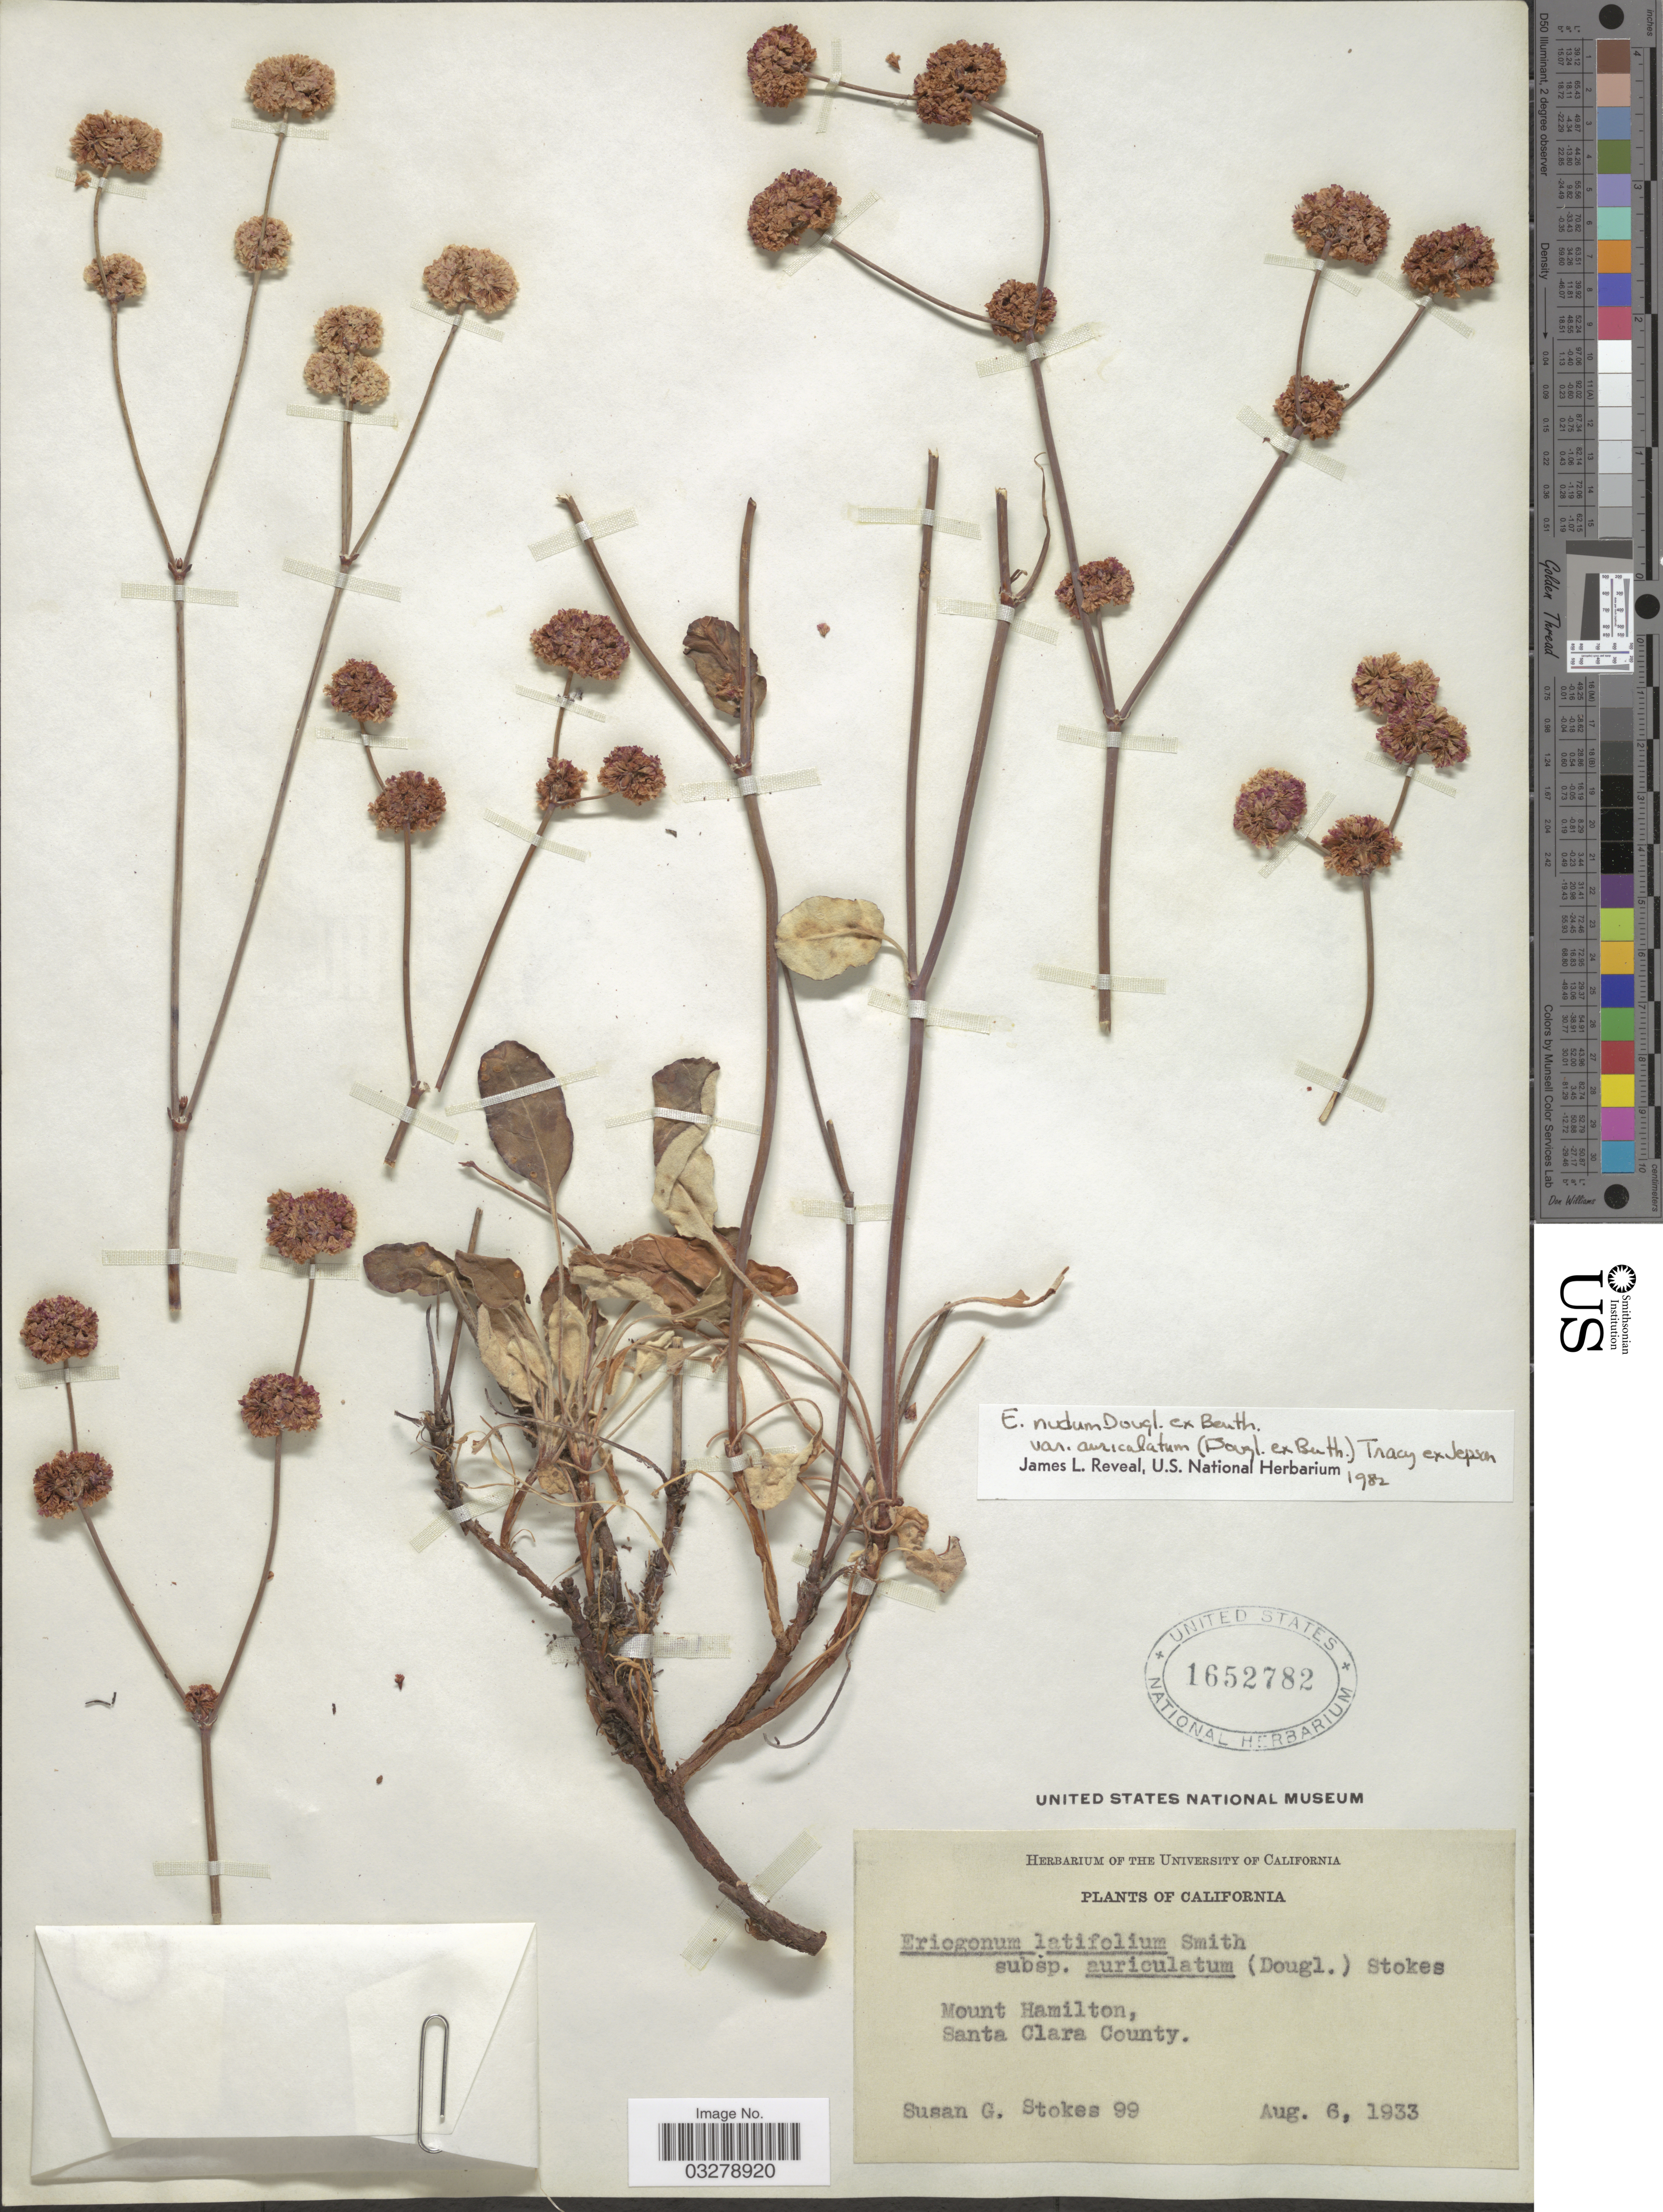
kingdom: Plantae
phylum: Tracheophyta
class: Magnoliopsida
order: Caryophyllales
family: Polygonaceae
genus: Eriogonum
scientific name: Eriogonum nudum var. auriculatum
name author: (Benth.) Tracy ex Jeps.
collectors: S. G. Stokes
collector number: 99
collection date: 1933-08-06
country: United States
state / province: California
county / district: Santa Clara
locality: Mount Hamilton, Santa Clara County.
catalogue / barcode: US 1652782